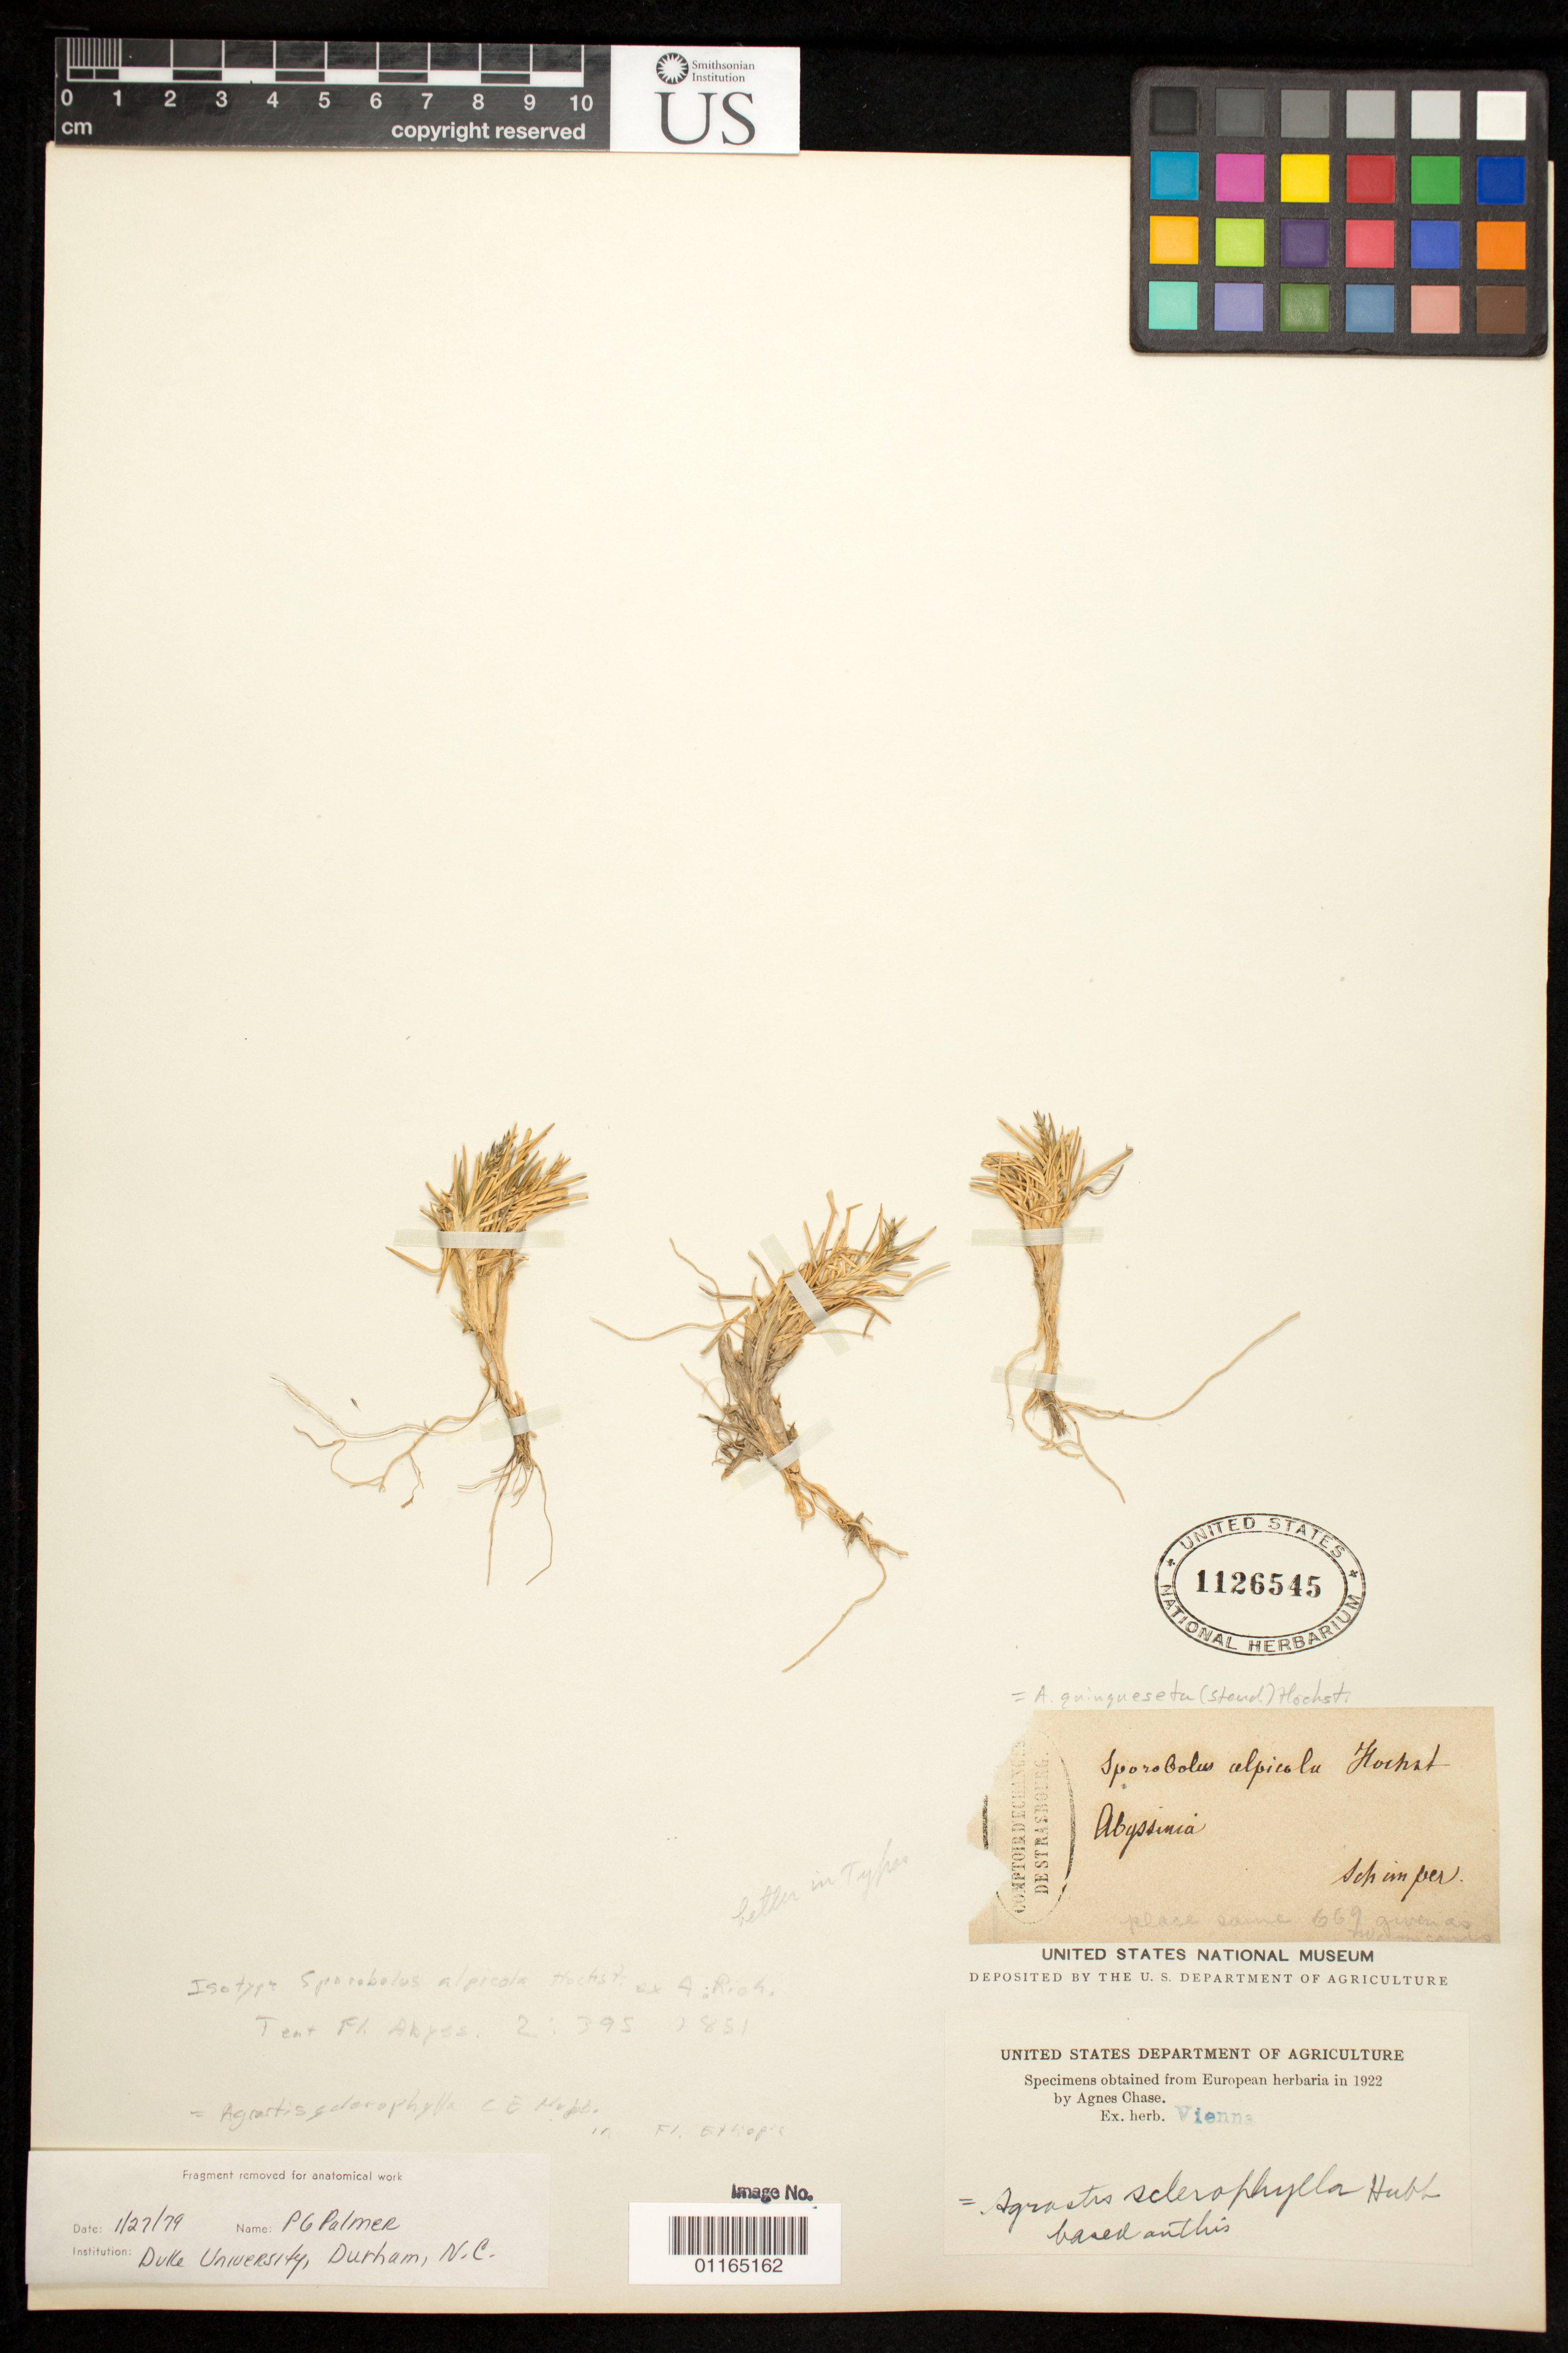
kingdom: Plantae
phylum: Tracheophyta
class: Liliopsida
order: Poales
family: Poaceae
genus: Sporobolus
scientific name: Sporobolus alpicola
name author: Hochst. ex A. Rich.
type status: Isotype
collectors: G. W. Schimper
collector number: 669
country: Ethiopia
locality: Abyssinia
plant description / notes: Ex herb. Vienna.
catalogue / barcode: US 1126545